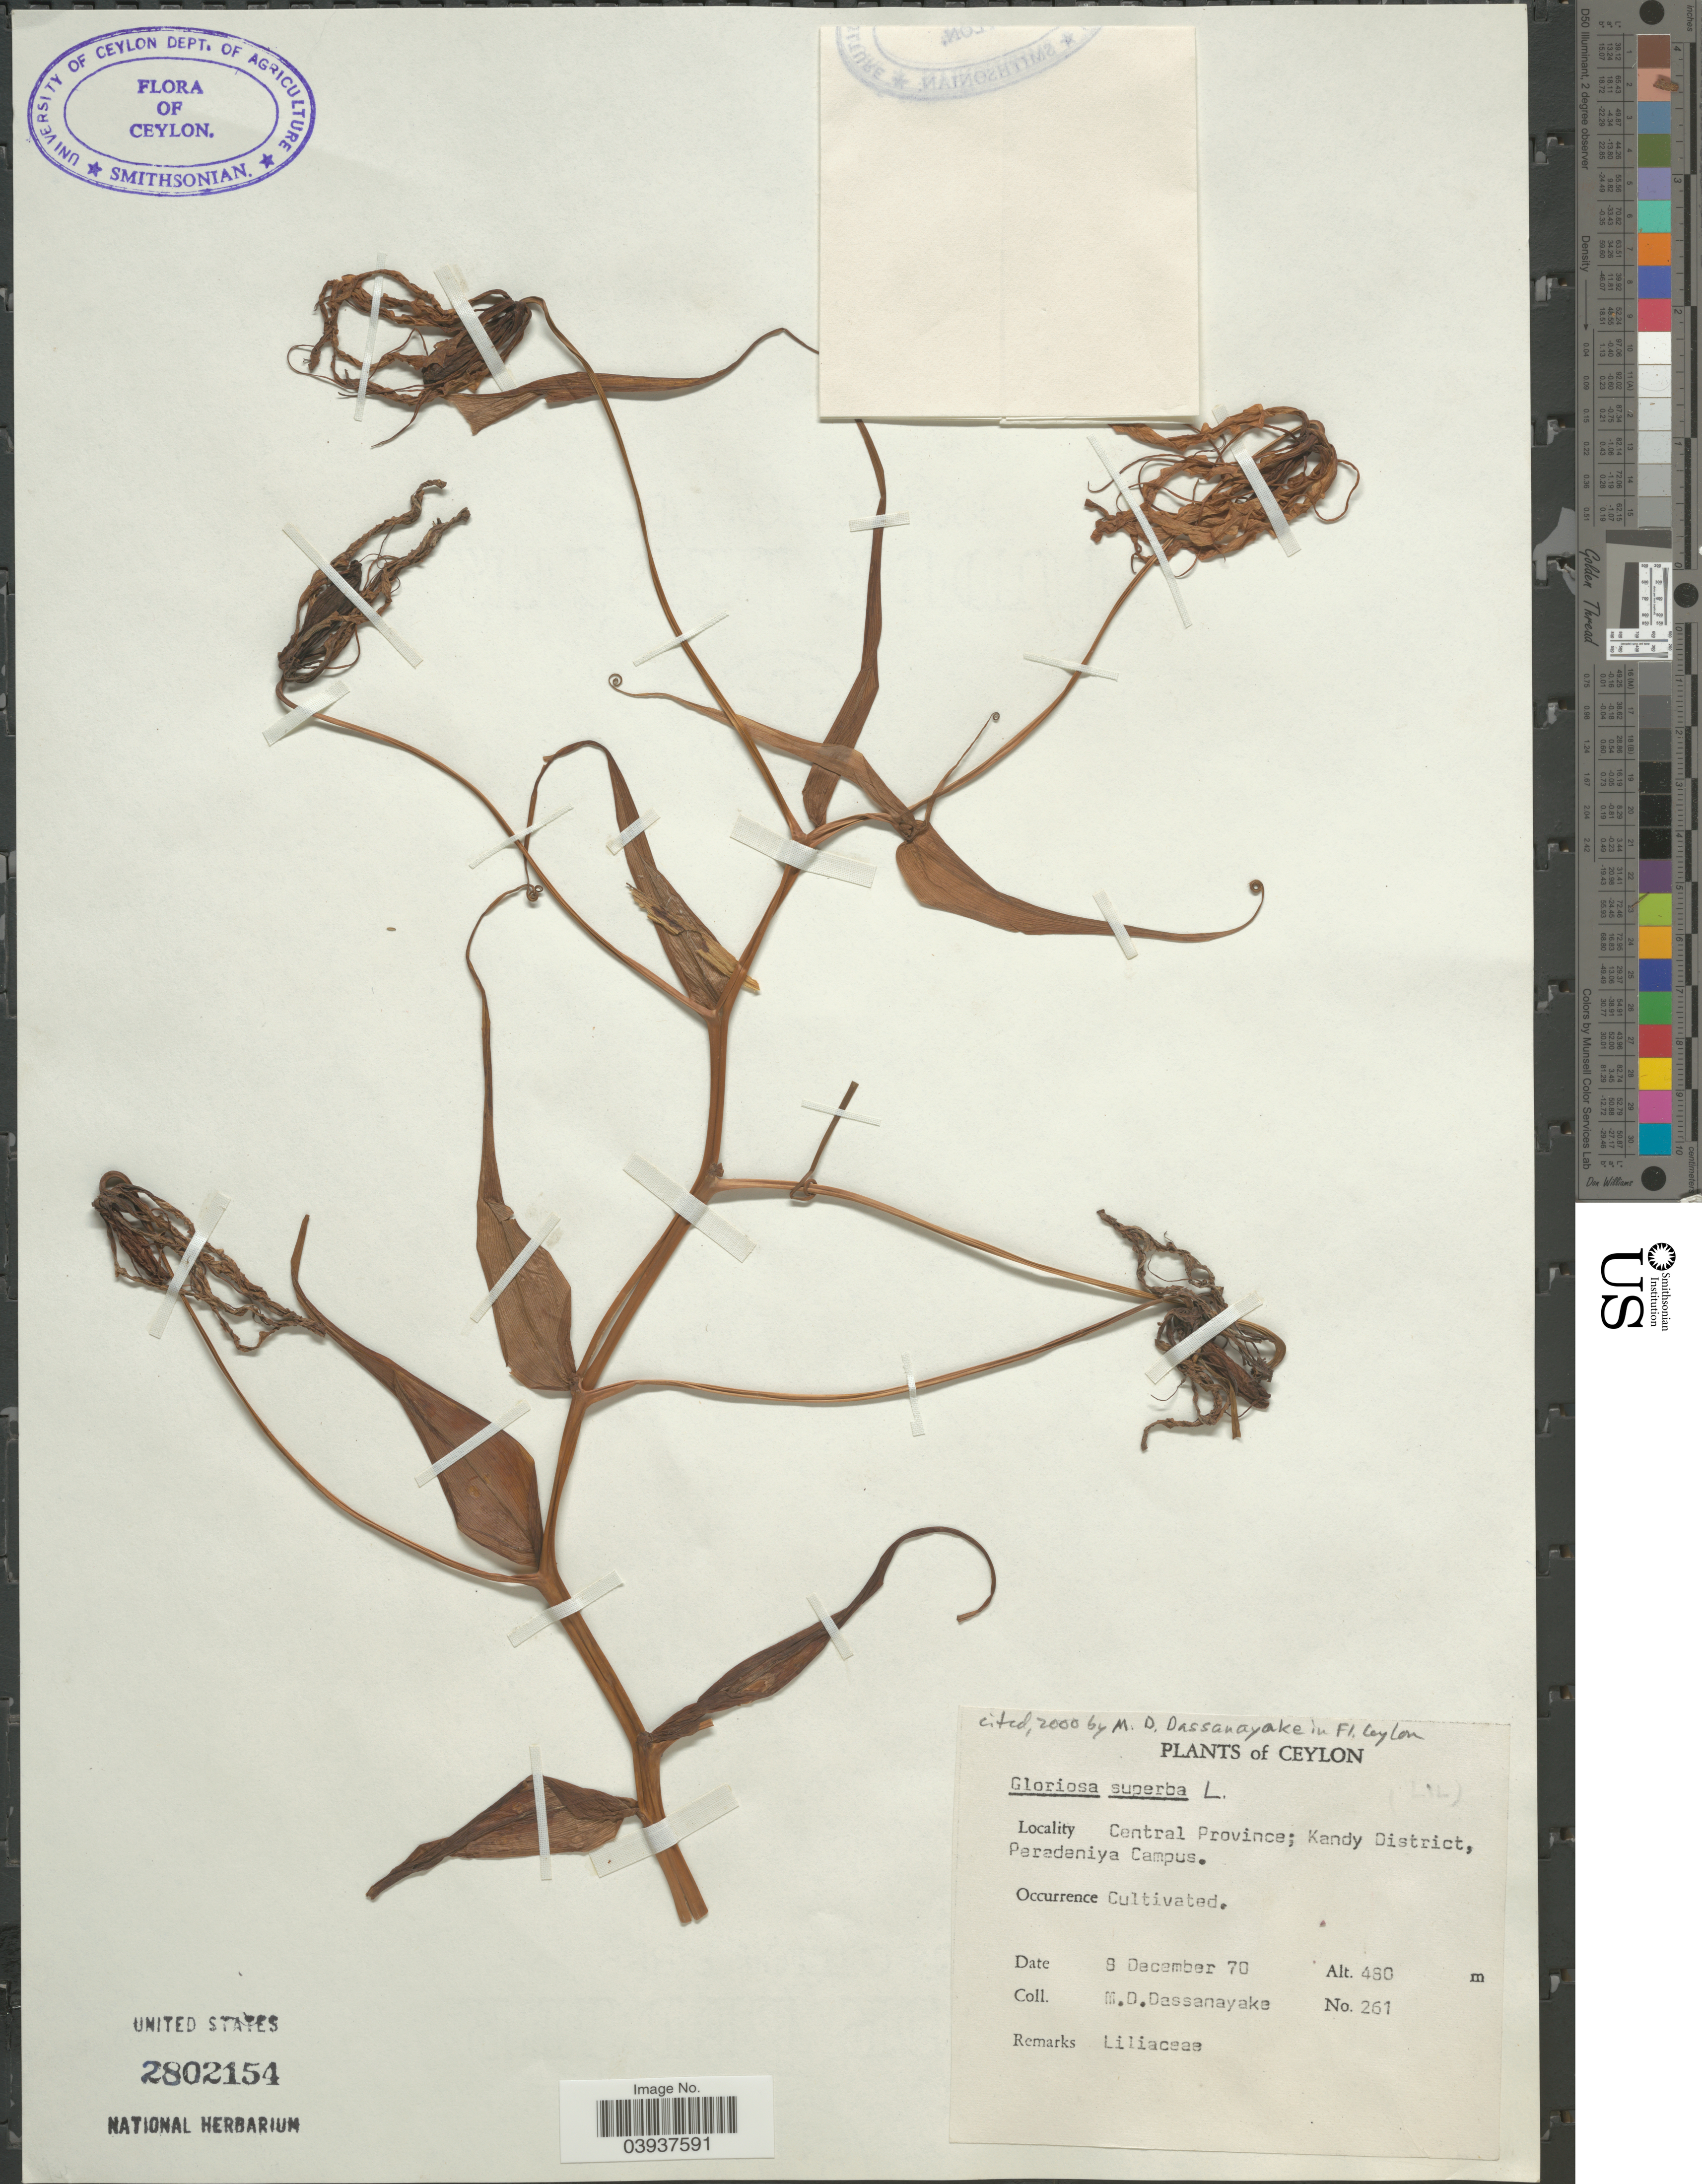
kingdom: Plantae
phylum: Tracheophyta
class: Liliopsida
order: Liliales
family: Colchicaceae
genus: Gloriosa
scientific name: Gloriosa superba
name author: L.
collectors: M. D. Dassanayake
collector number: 261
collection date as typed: Transcribed d/m/y: 8/12/70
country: Sri Lanka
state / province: Central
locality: Ceylon. Central Province; Kandy District, Peradeniya Campus.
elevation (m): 480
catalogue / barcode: US 2802154